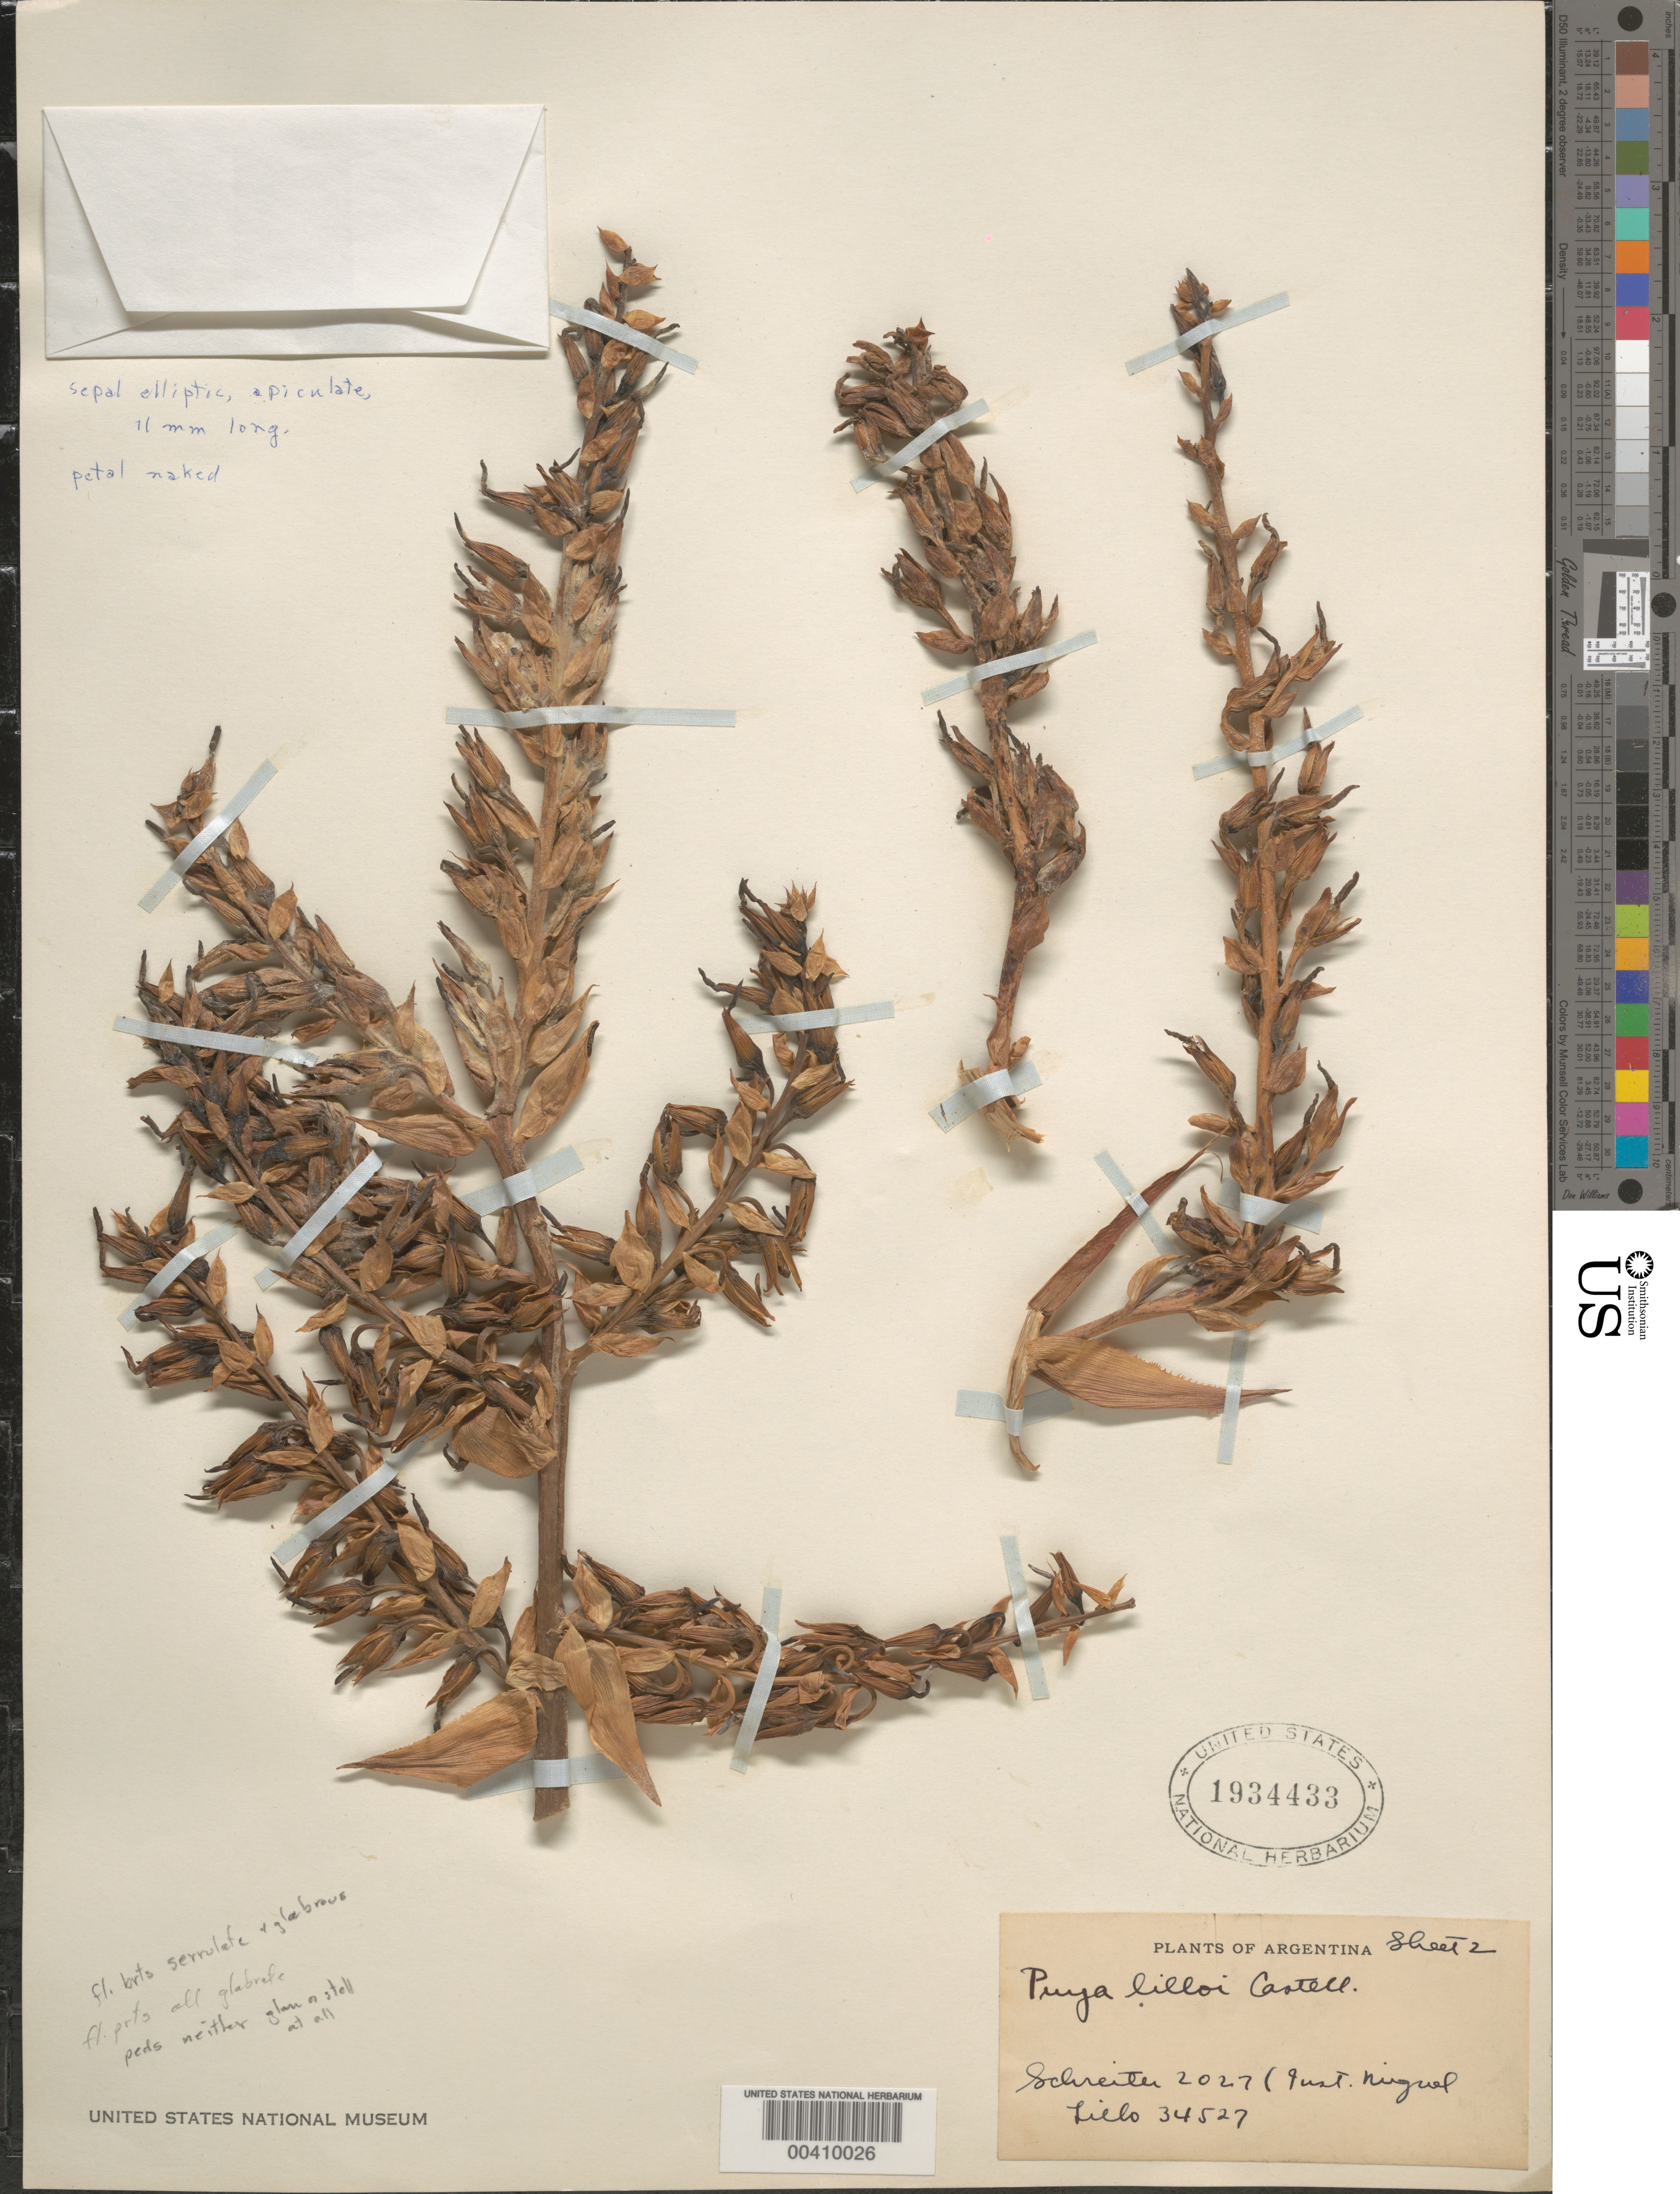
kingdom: Plantae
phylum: Tracheophyta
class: Liliopsida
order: Poales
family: Bromeliaceae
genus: Puya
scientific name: Puya lilloi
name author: A. Cast.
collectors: R. Schreiter & M. Lillo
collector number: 2027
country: Argentina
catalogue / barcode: US 1934433